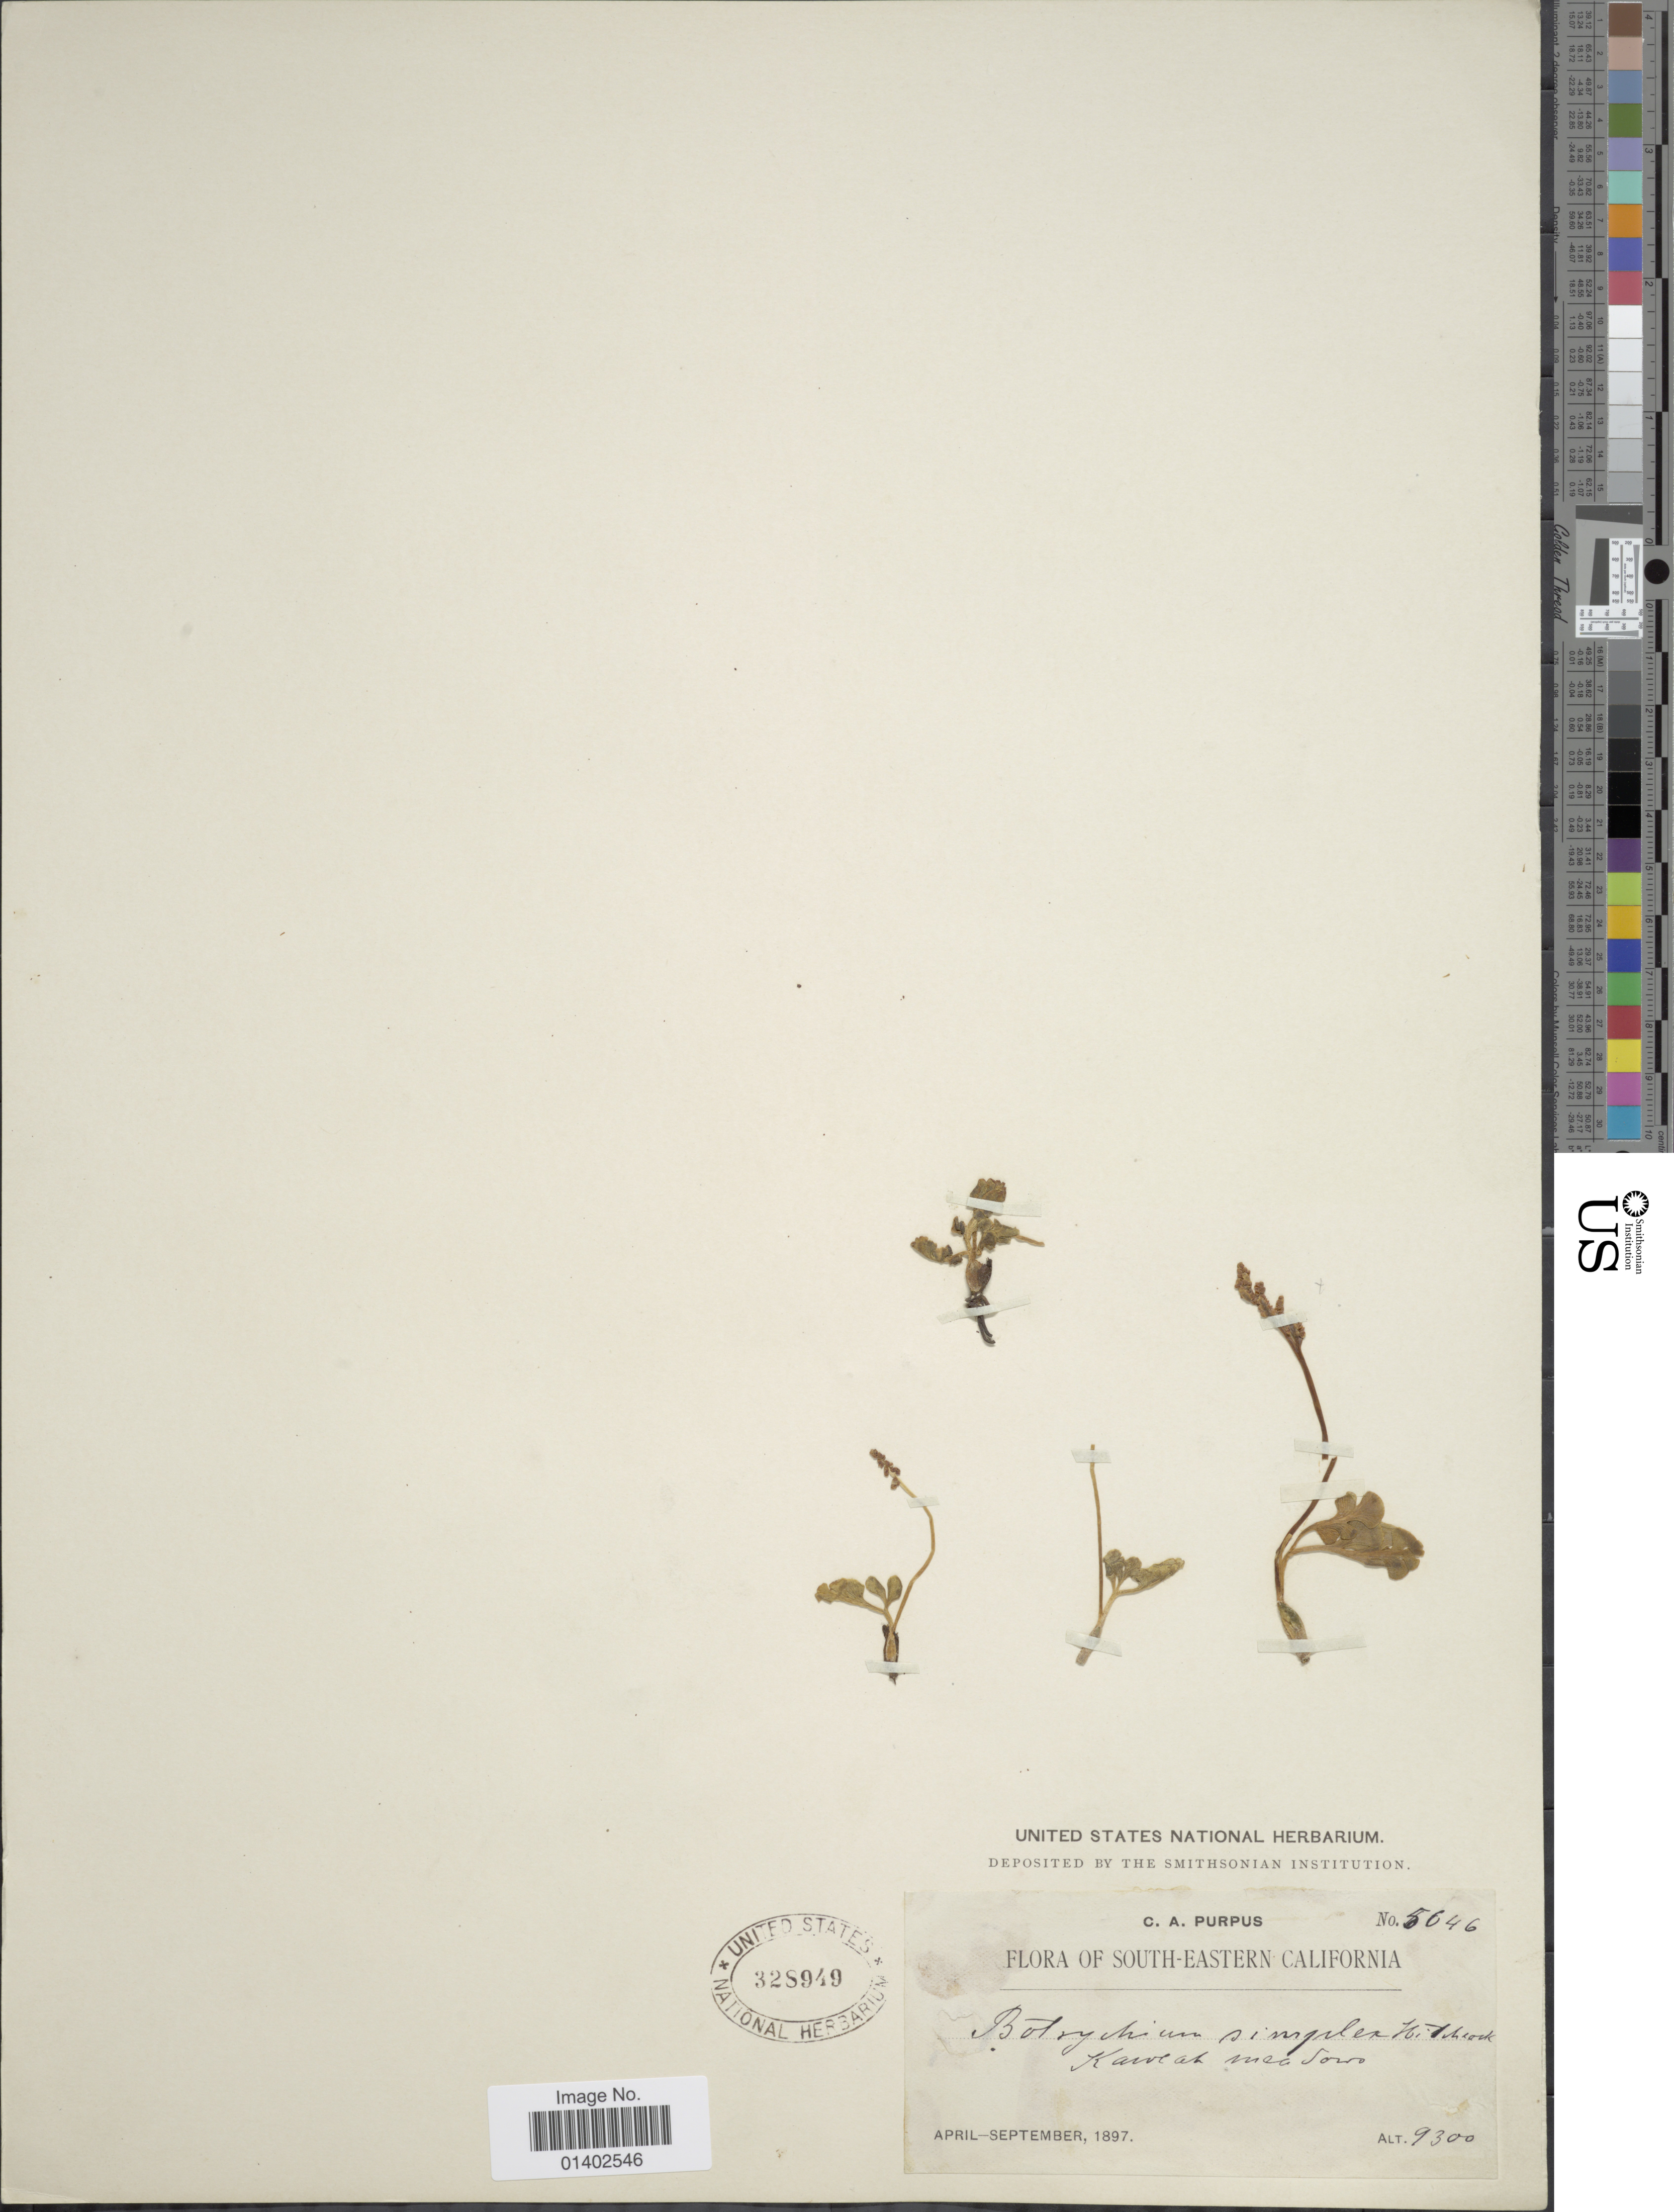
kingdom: Plantae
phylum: Tracheophyta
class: Polypodiopsida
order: Ophioglossales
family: Ophioglossaceae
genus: Botrychium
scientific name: Botrychium simplex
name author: E. Hitchc.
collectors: C. A. Purpus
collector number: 5046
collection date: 1897-04/1897-09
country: United States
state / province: California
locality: South-Eastern California, Kaweah meadows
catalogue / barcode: US 328949